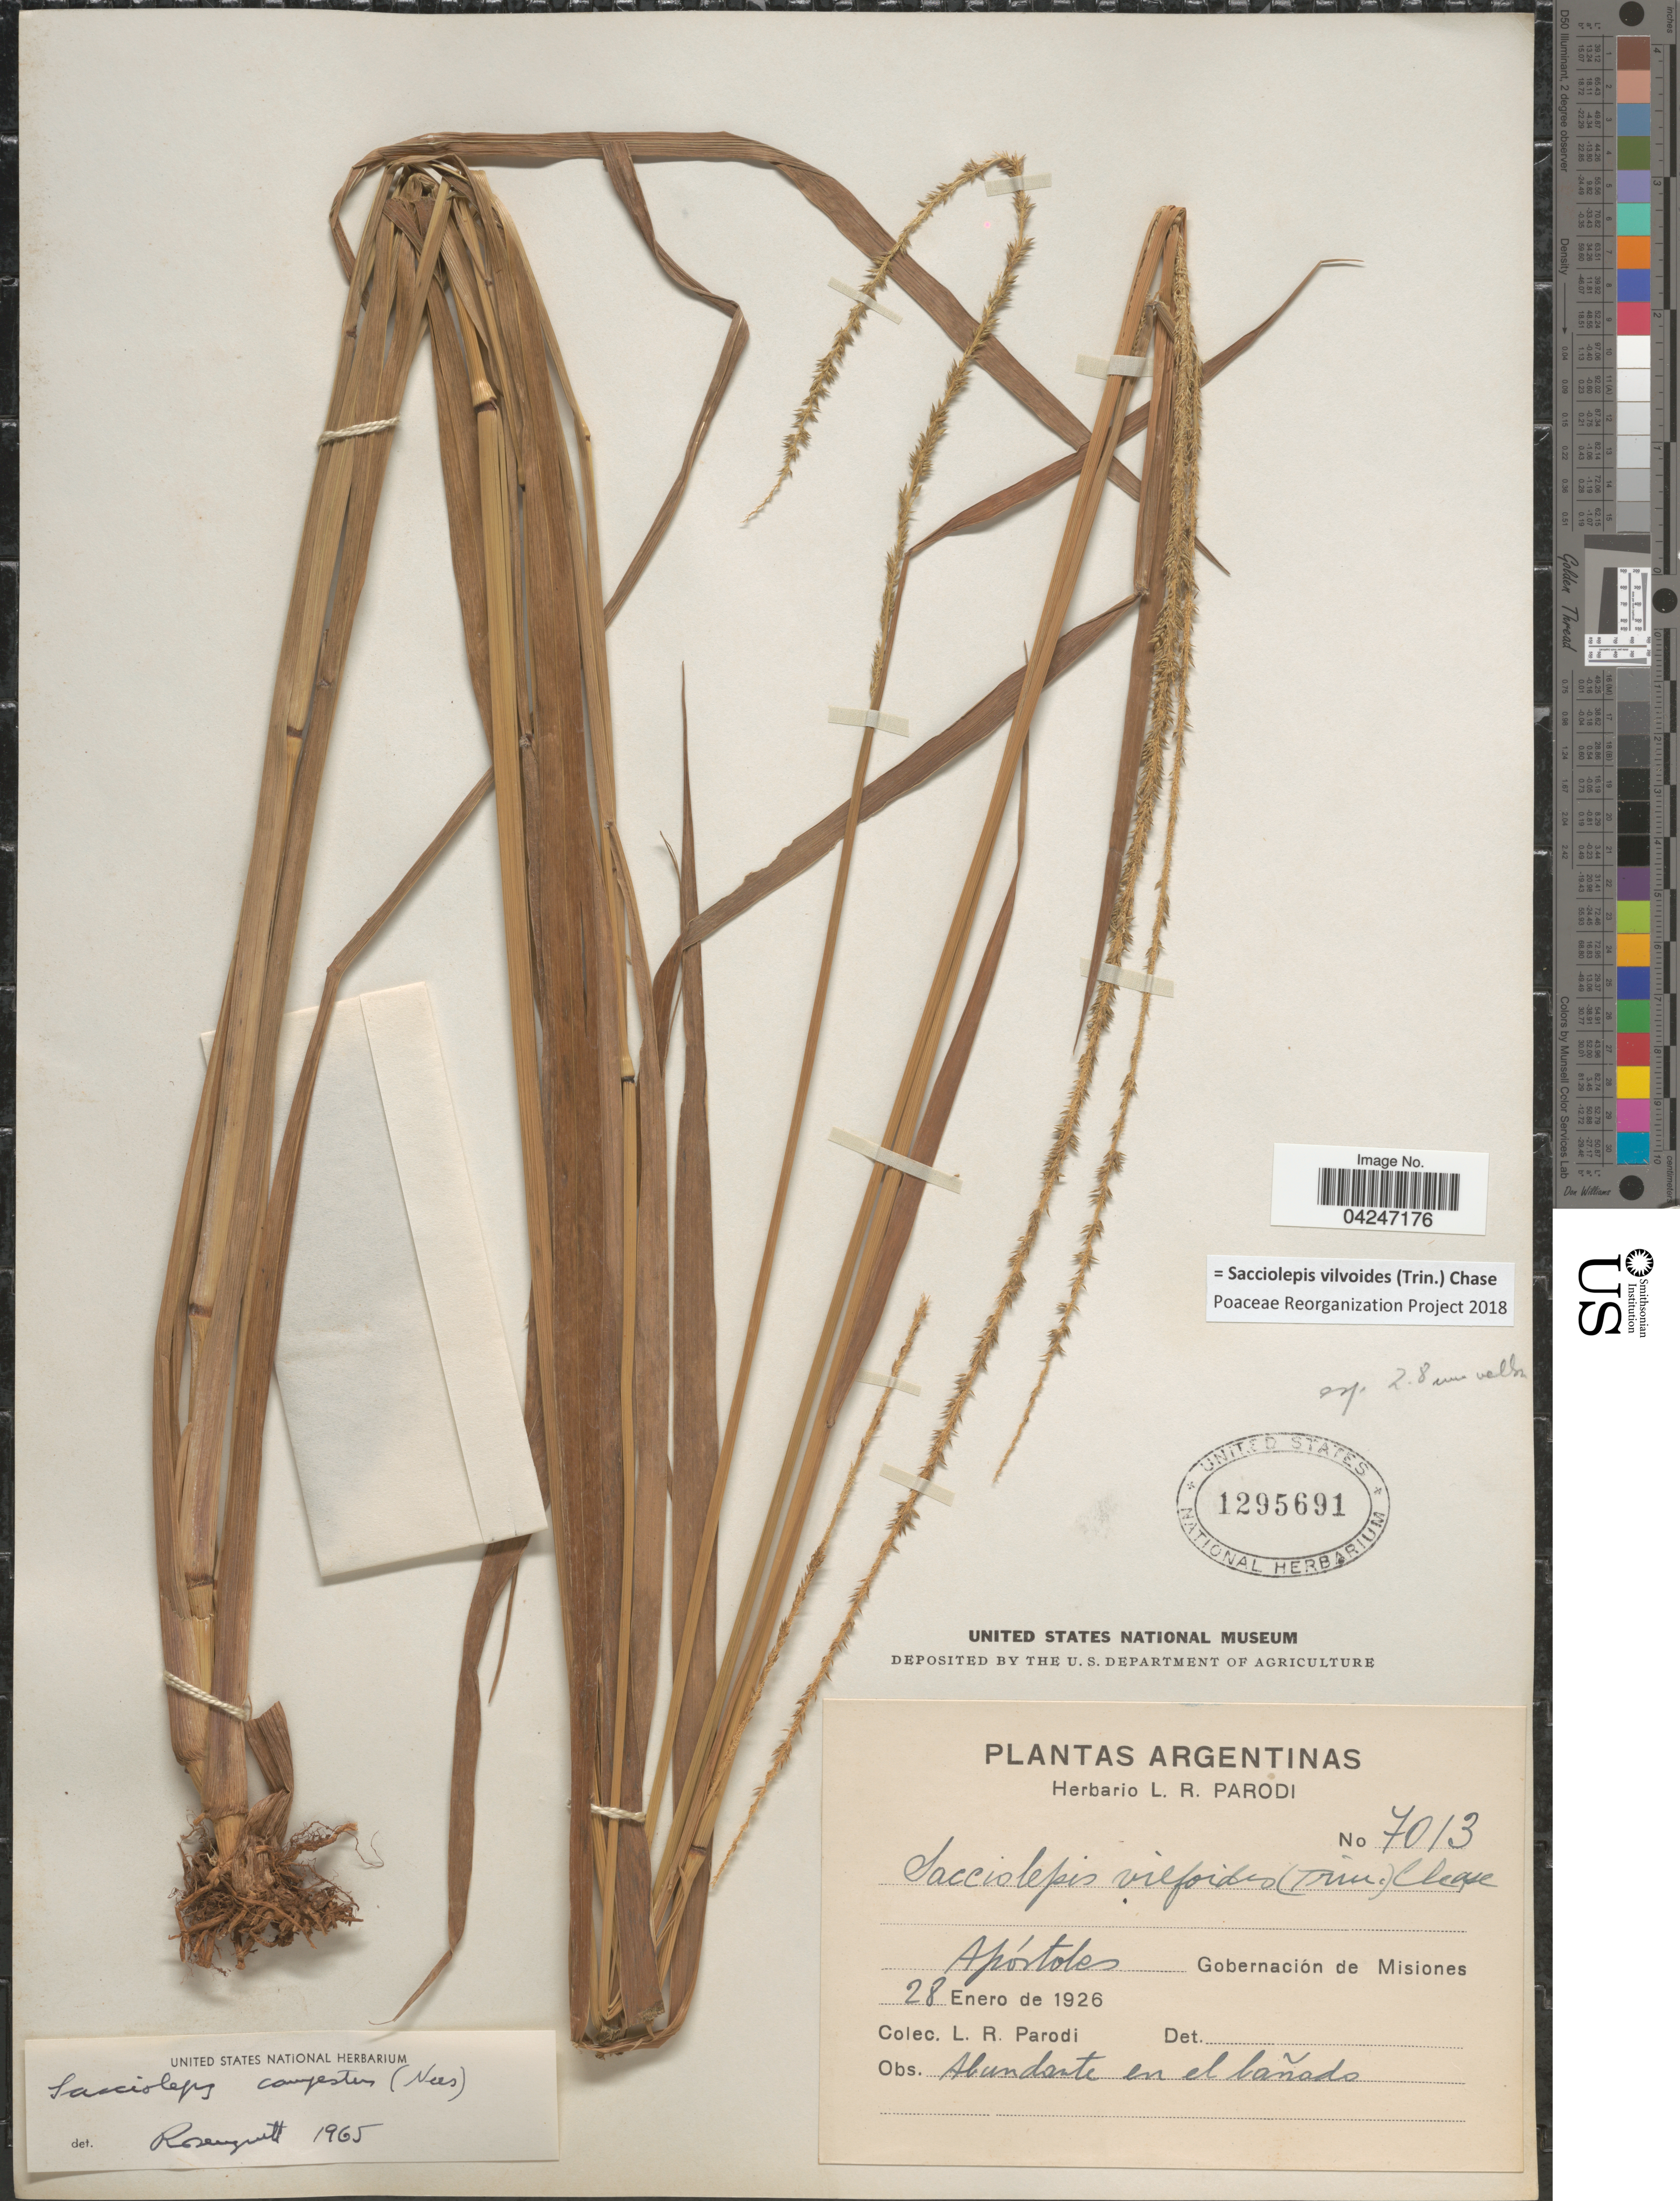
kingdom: Plantae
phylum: Tracheophyta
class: Liliopsida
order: Poales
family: Poaceae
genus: Sacciolepis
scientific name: Sacciolepis vilvoides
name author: (Trin.) Chase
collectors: L. R. Parodi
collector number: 7013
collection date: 1926-01-28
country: Argentina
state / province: Misiones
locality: Apóstoles. Gobernación de Misiones.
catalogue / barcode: US 1295691